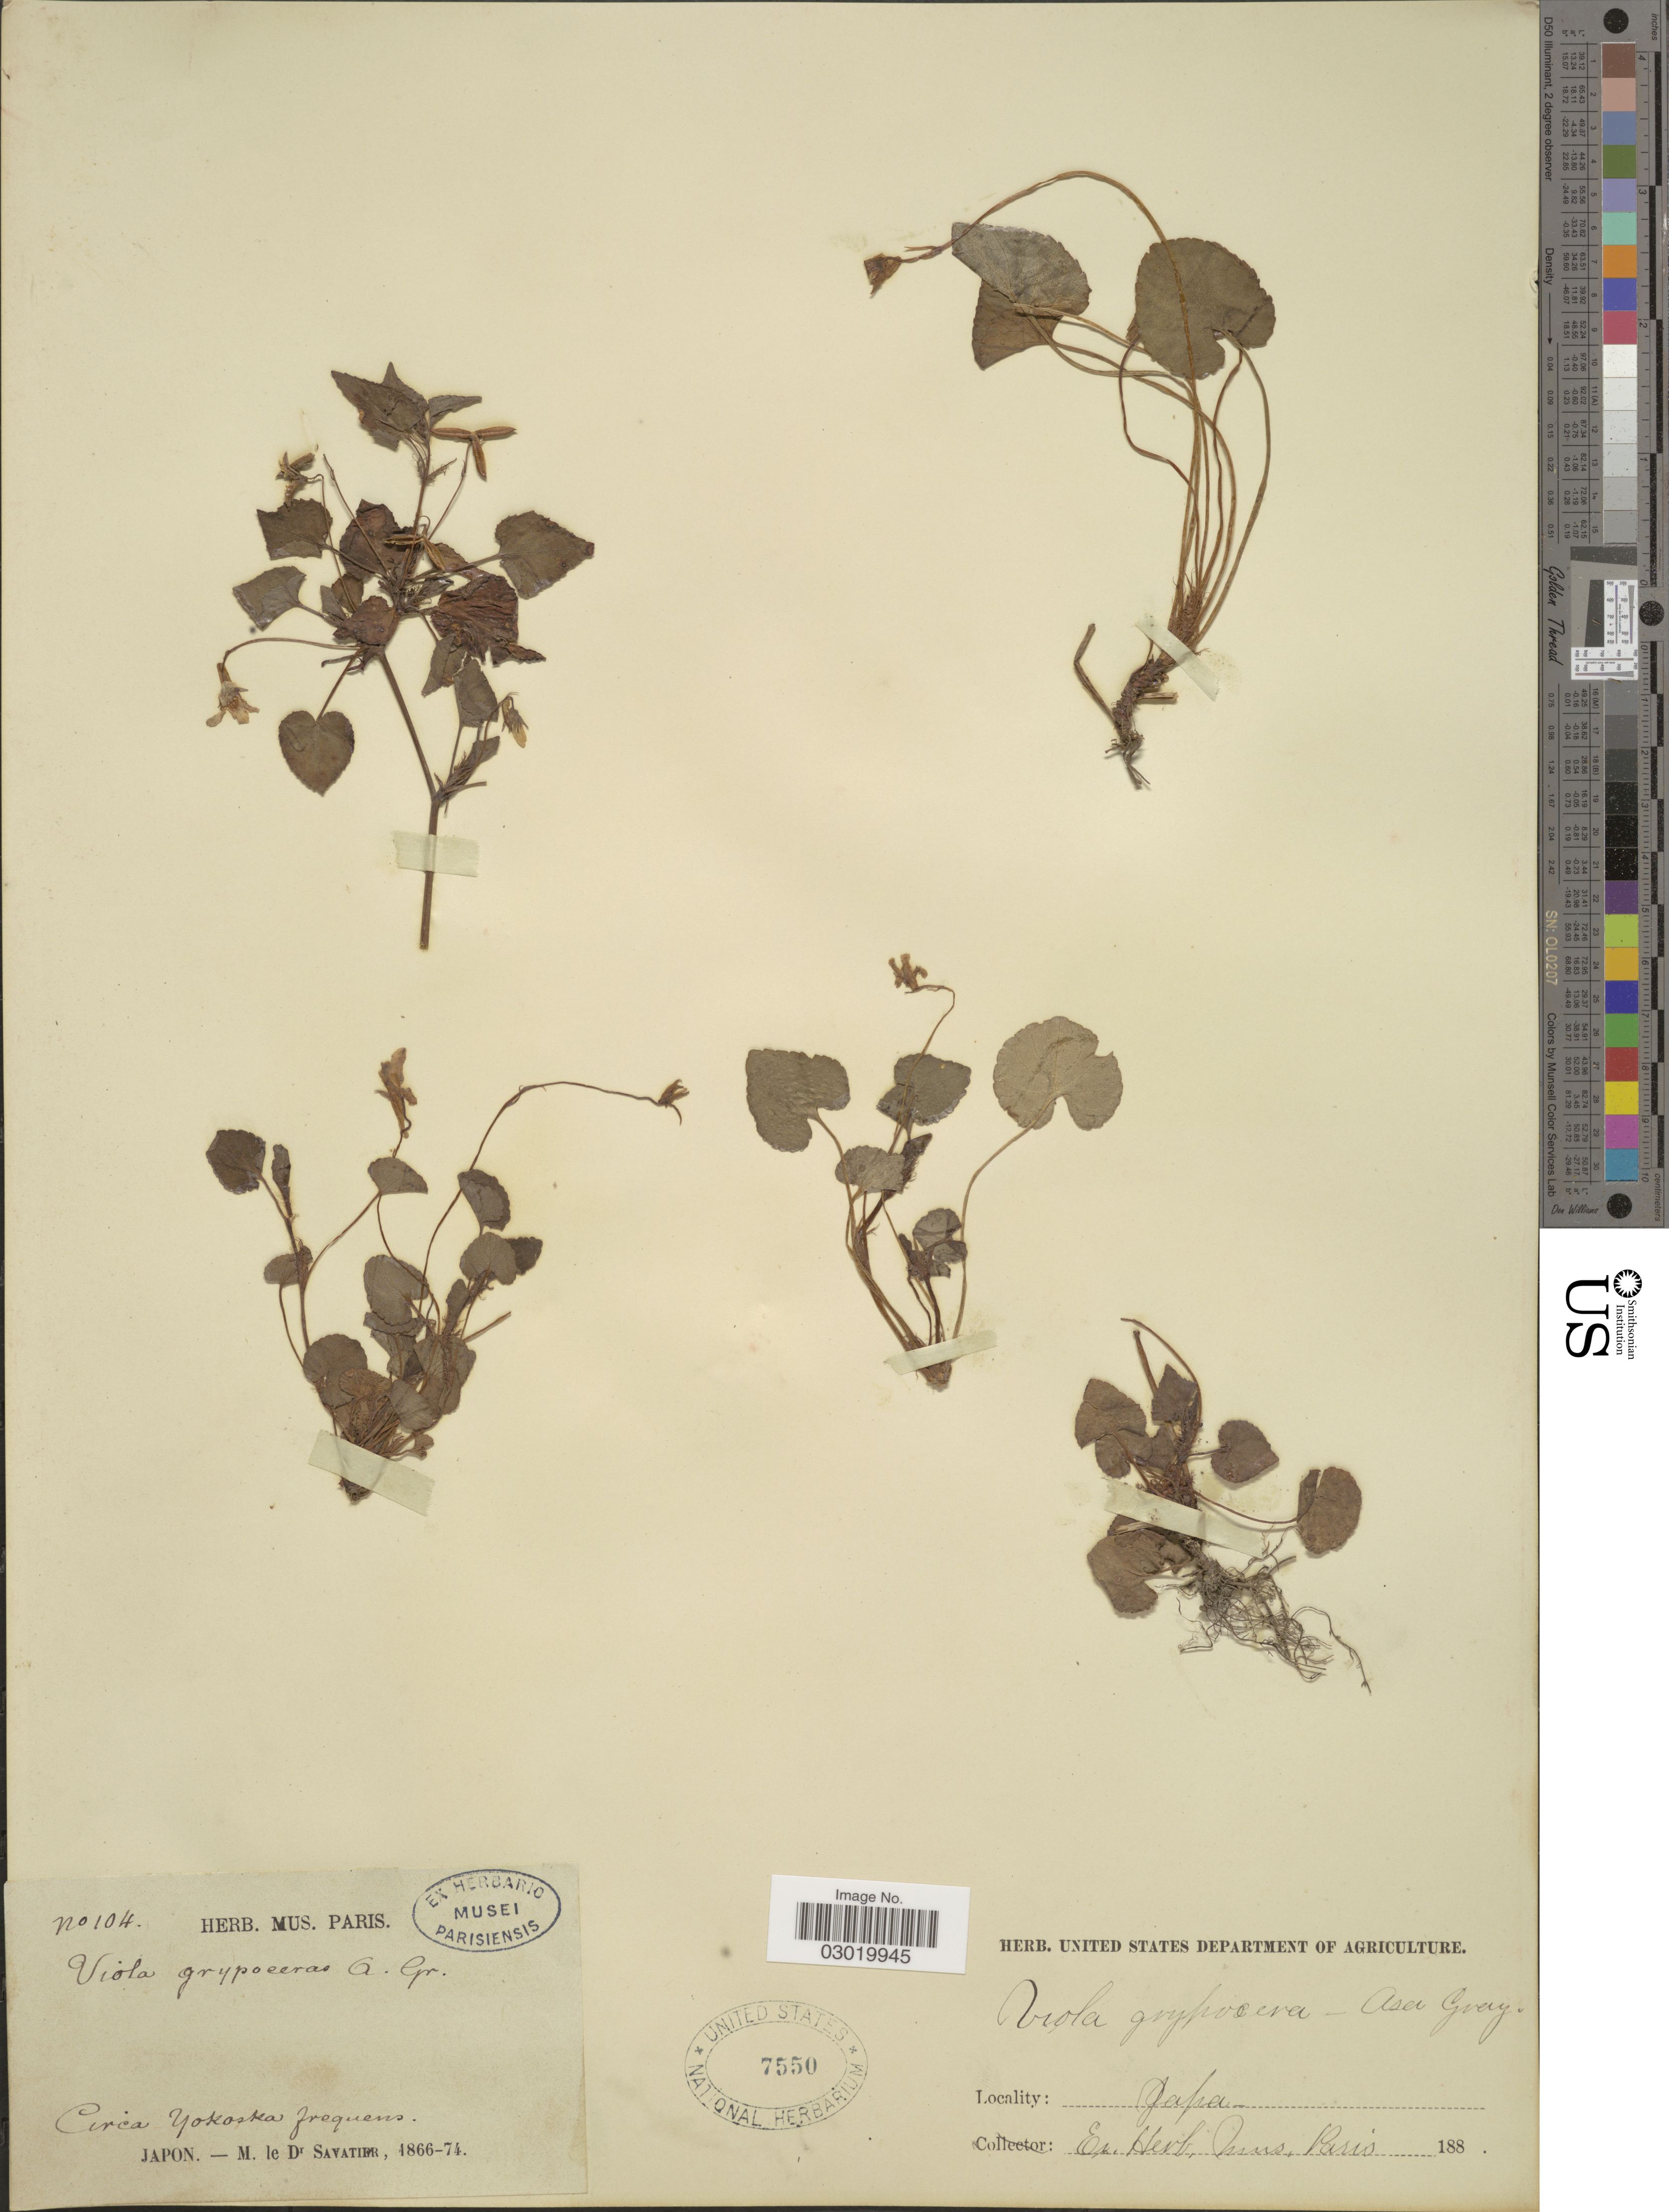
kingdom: Plantae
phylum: Tracheophyta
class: Magnoliopsida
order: Malpighiales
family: Violaceae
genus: Viola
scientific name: Viola grypoceras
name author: A. Gray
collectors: Savatier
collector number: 104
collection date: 1866/1874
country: Japan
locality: Circa Yokoska frequens.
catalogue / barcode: US 7550